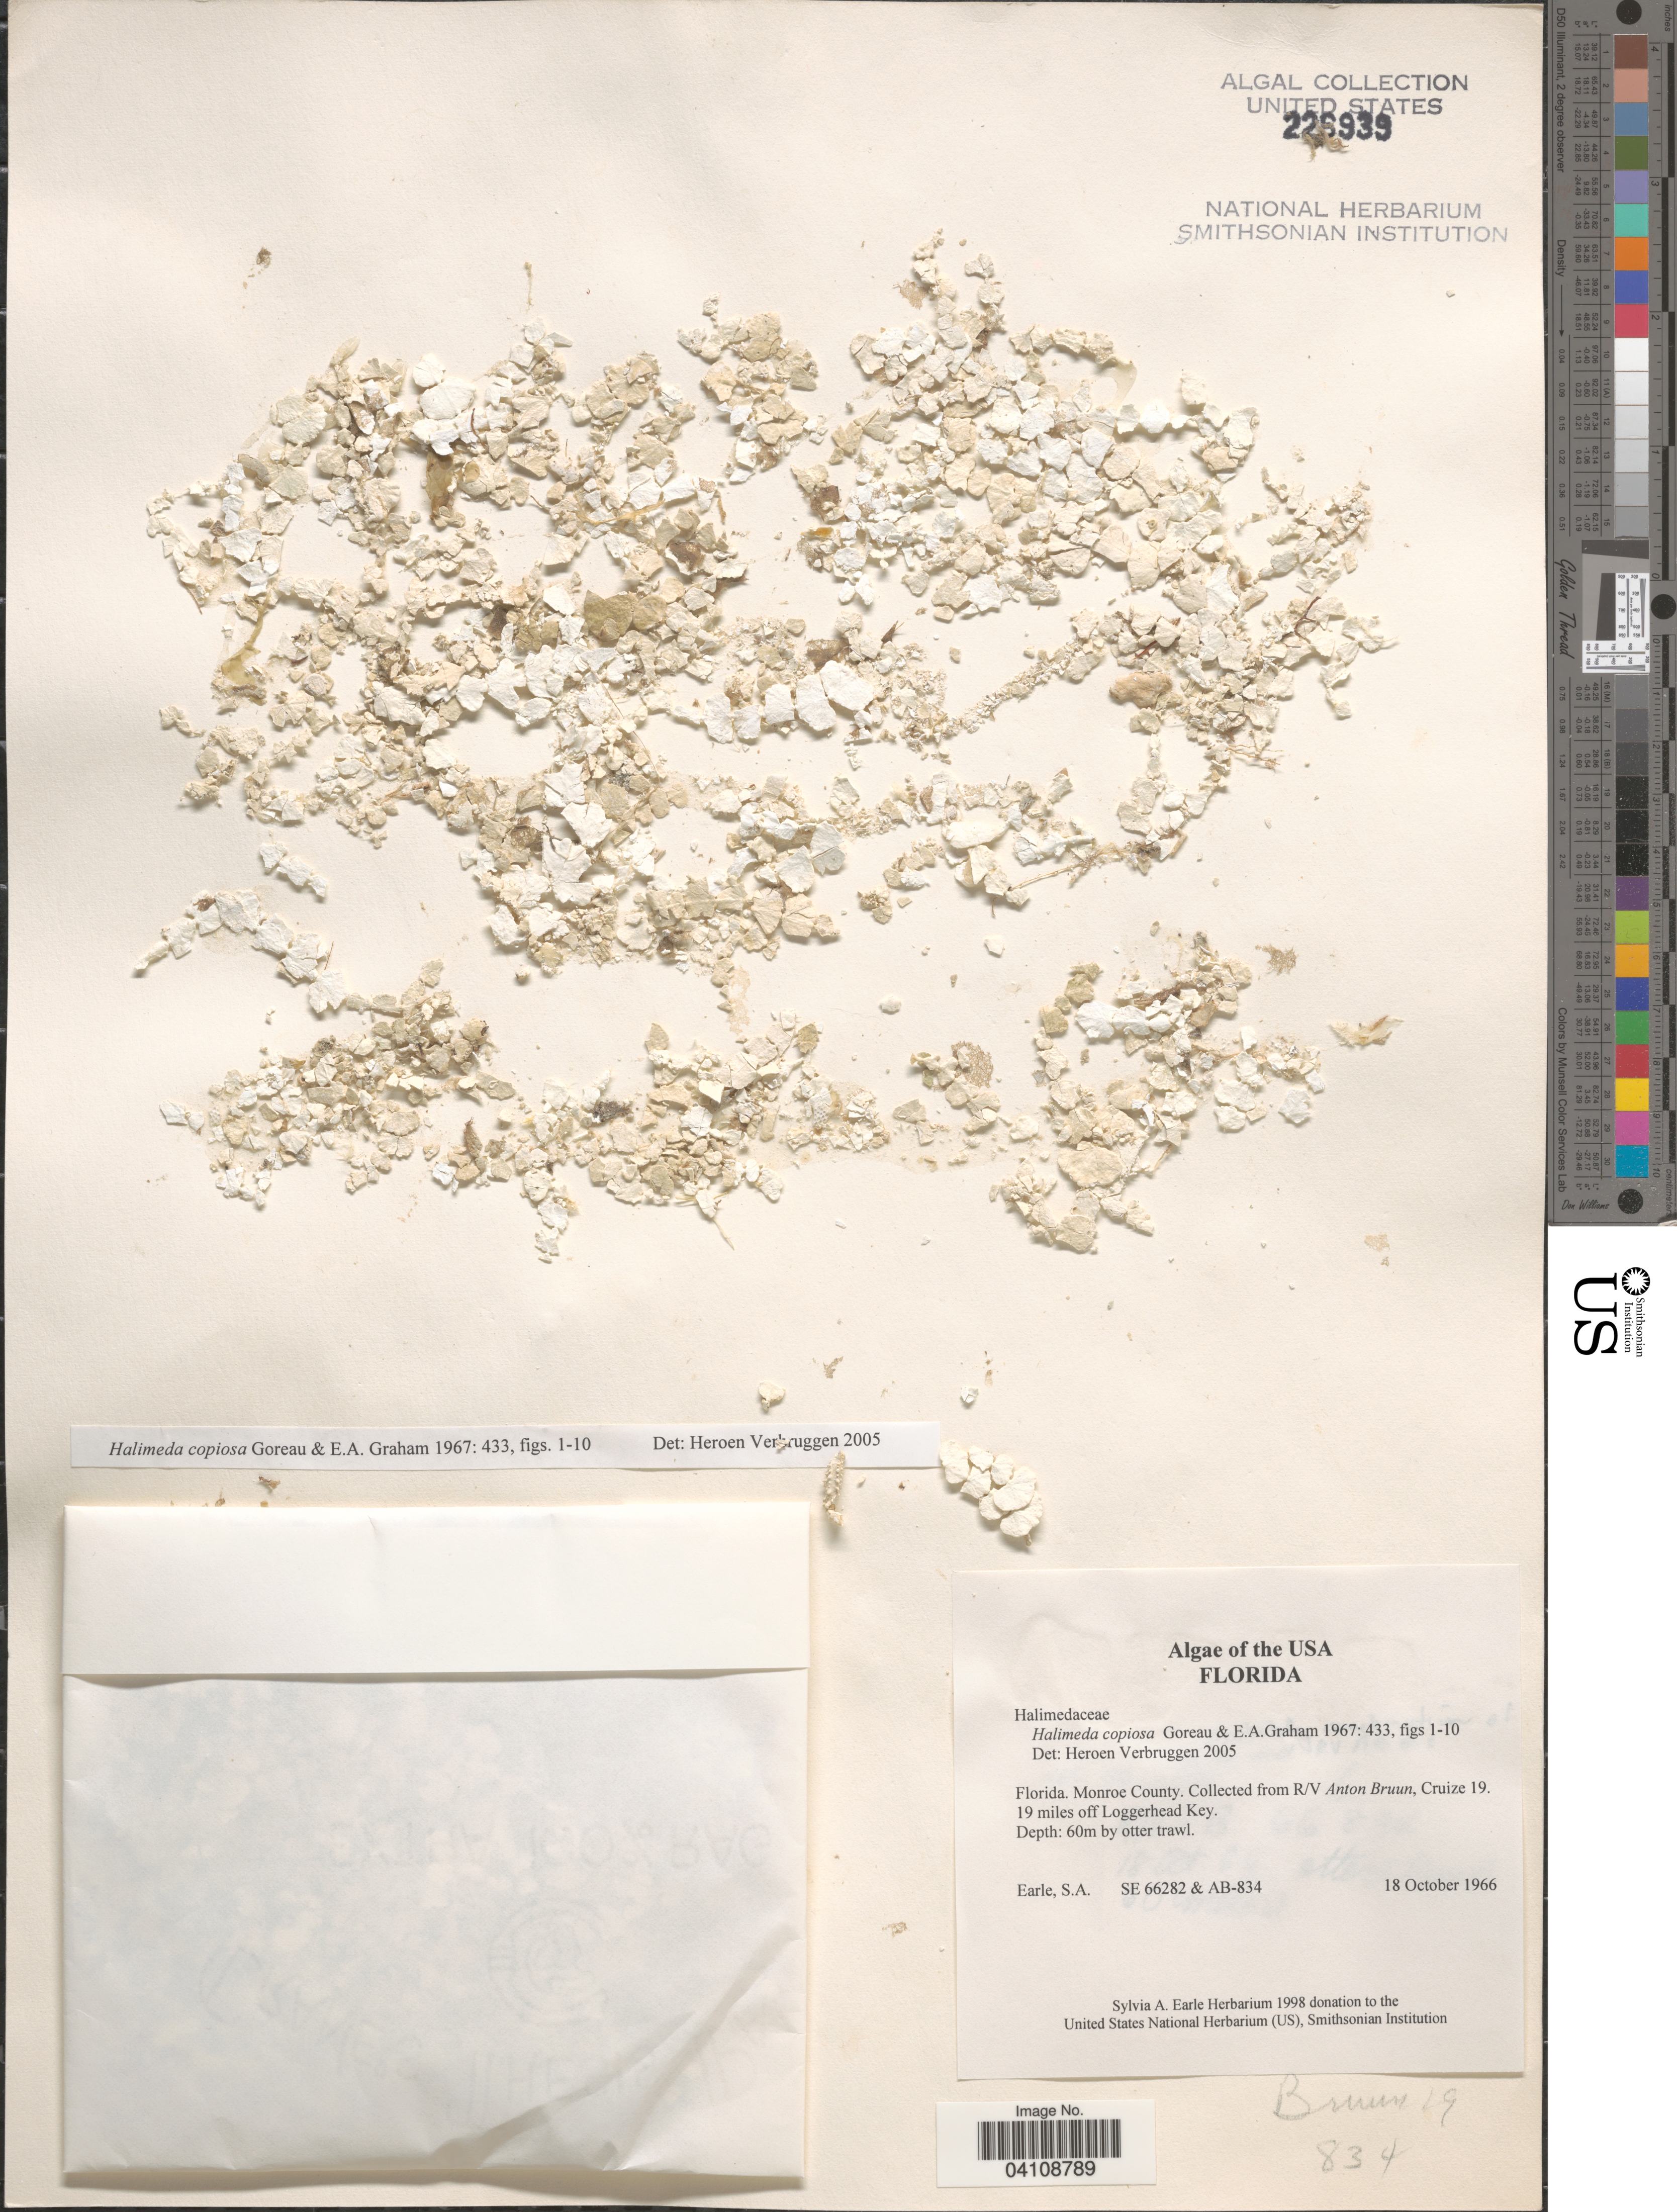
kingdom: Plantae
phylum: Chlorophyta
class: Ulvophyceae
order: Bryopsidales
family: Halimedaceae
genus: Halimeda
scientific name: Halimeda copiosa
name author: Goreau & E.A. Graham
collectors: S. A. Earle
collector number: SE66282/AB-834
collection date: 1966-10-18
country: United States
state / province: Florida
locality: Monroe County. R/V Anton Bruun, Cruize 19. 19 miles off Loggerhead Key.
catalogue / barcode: US 226939